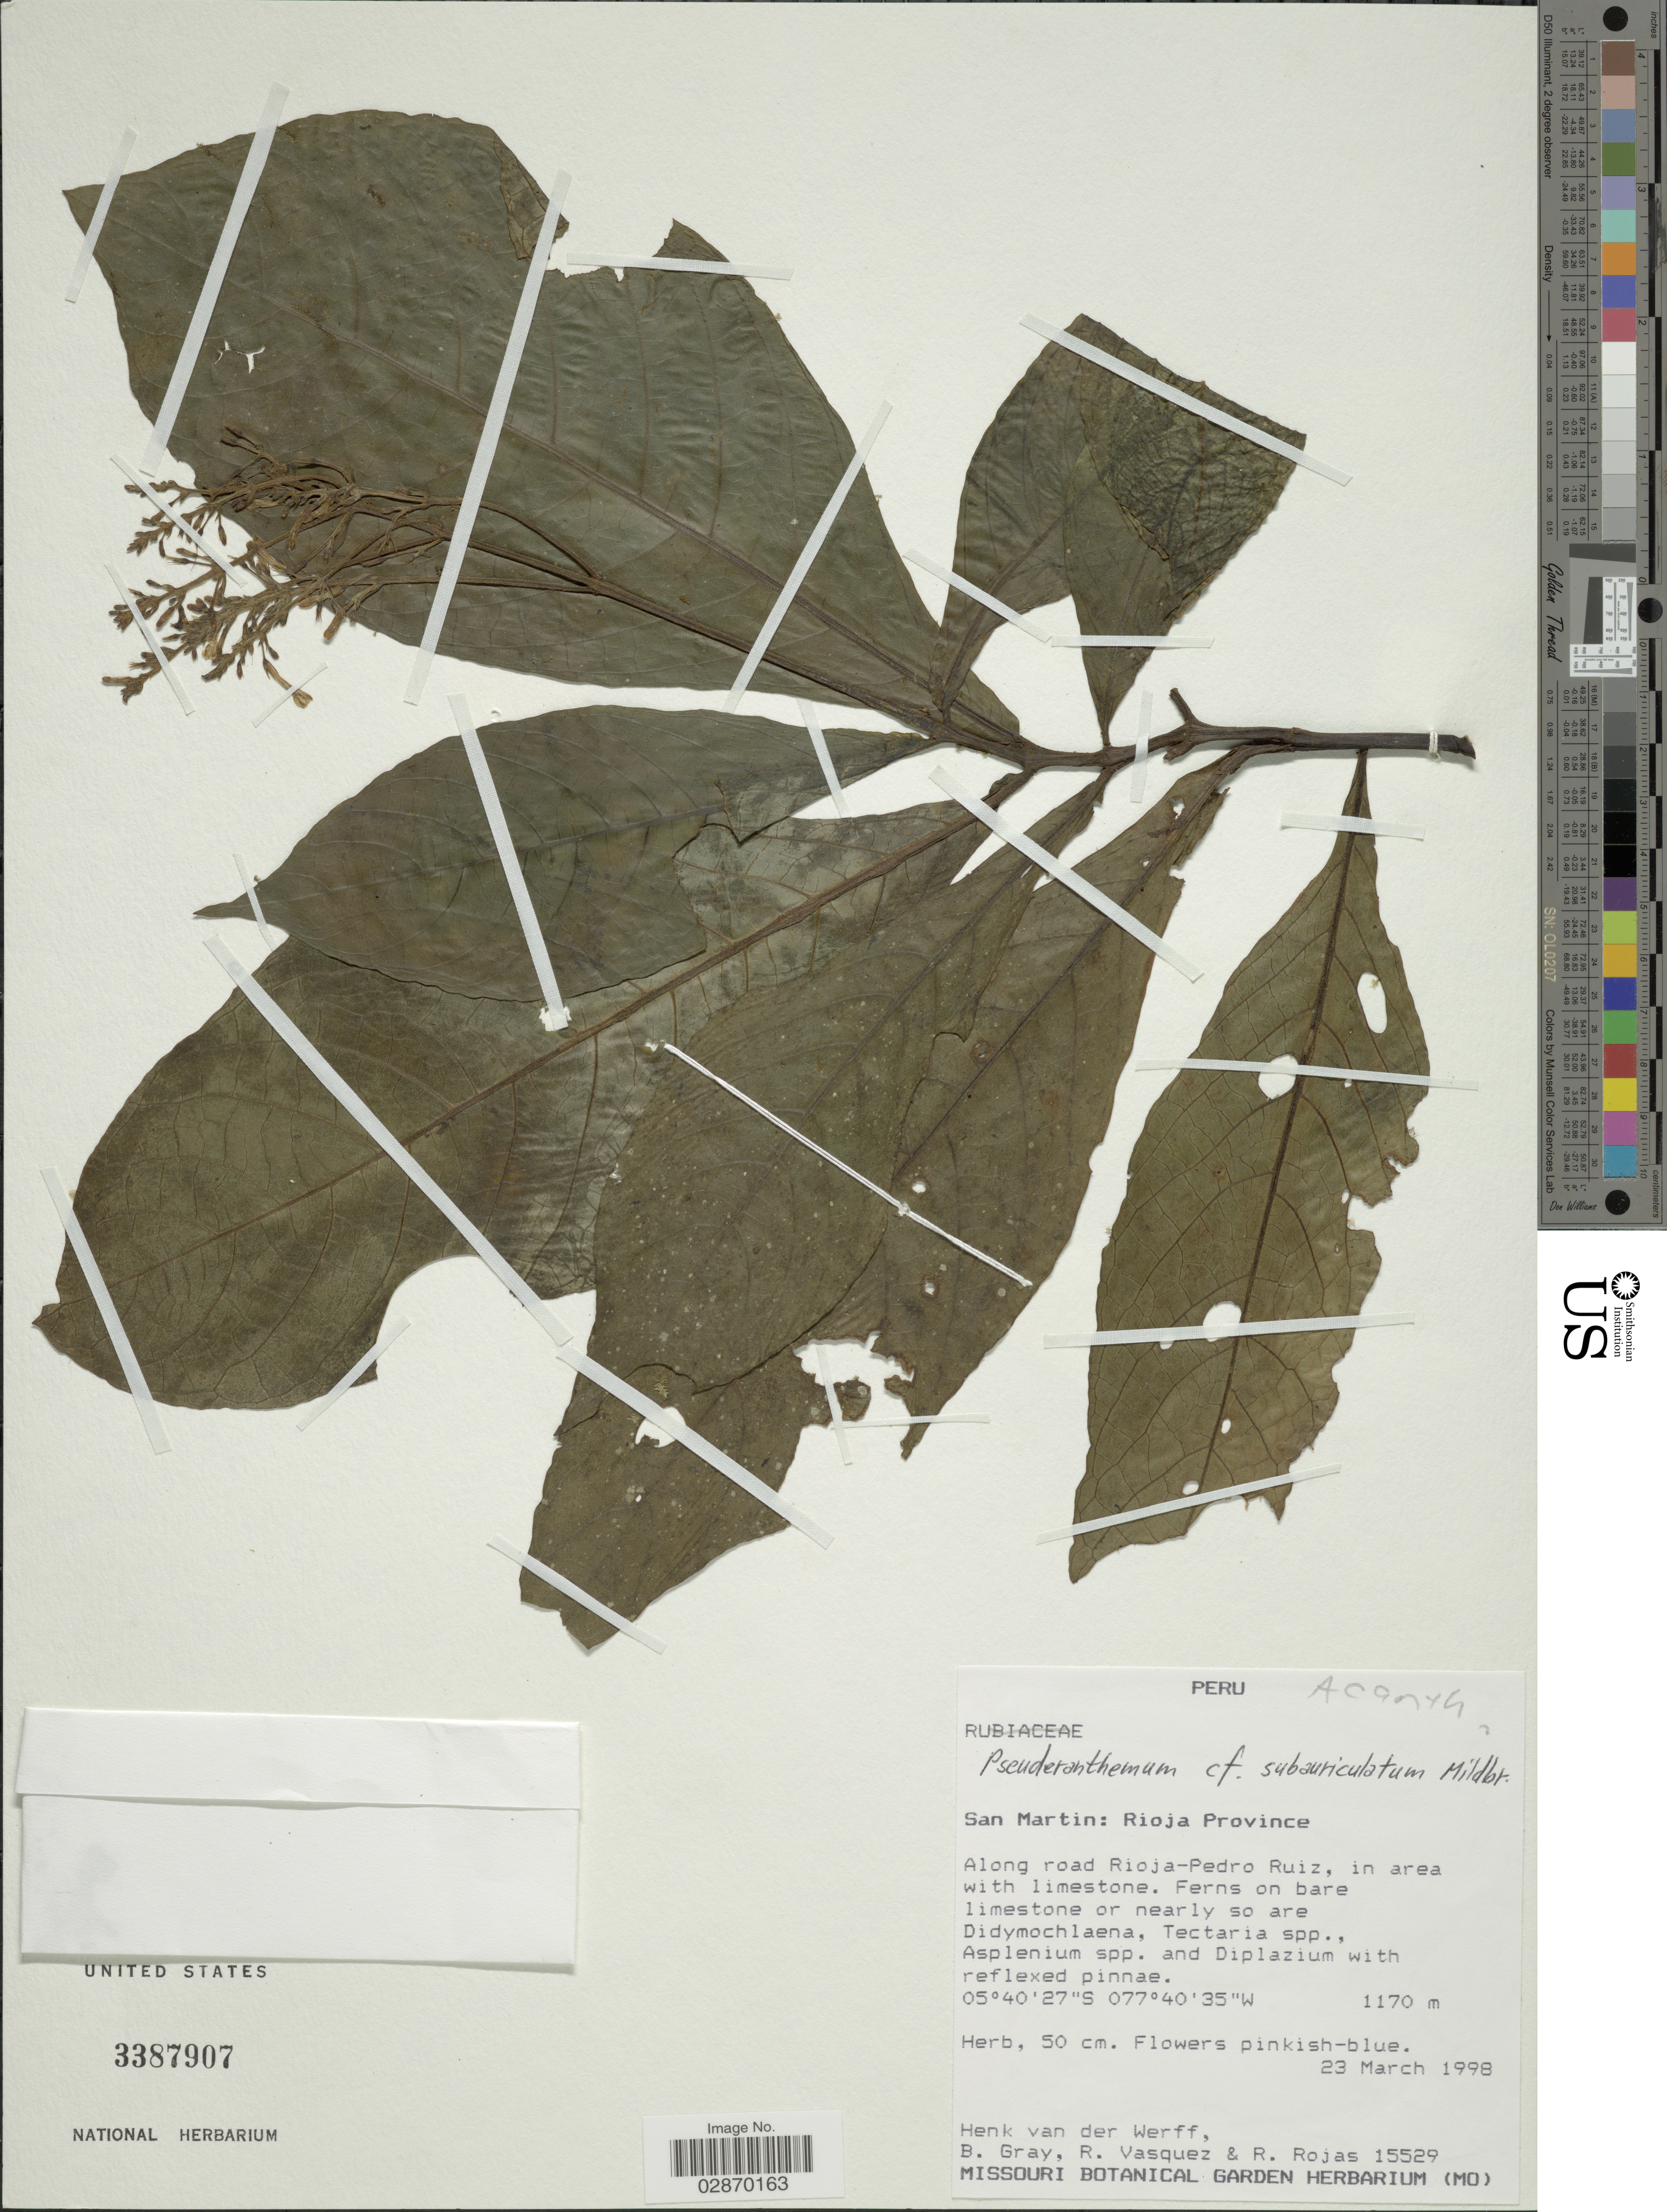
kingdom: Plantae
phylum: Tracheophyta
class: Magnoliopsida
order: Lamiales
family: Acanthaceae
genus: Pseuderanthemum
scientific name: Pseuderanthemum subauriculatum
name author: Mildbr.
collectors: H. van der Werff, B. Gray, R. Vasquez & R. Rojas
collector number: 15529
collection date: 1998-03-23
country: Peru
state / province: San Martín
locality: Rioja Province. Along road Rioja-Pedro Ruiz, in area with limestone.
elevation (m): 1170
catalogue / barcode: US 3387907